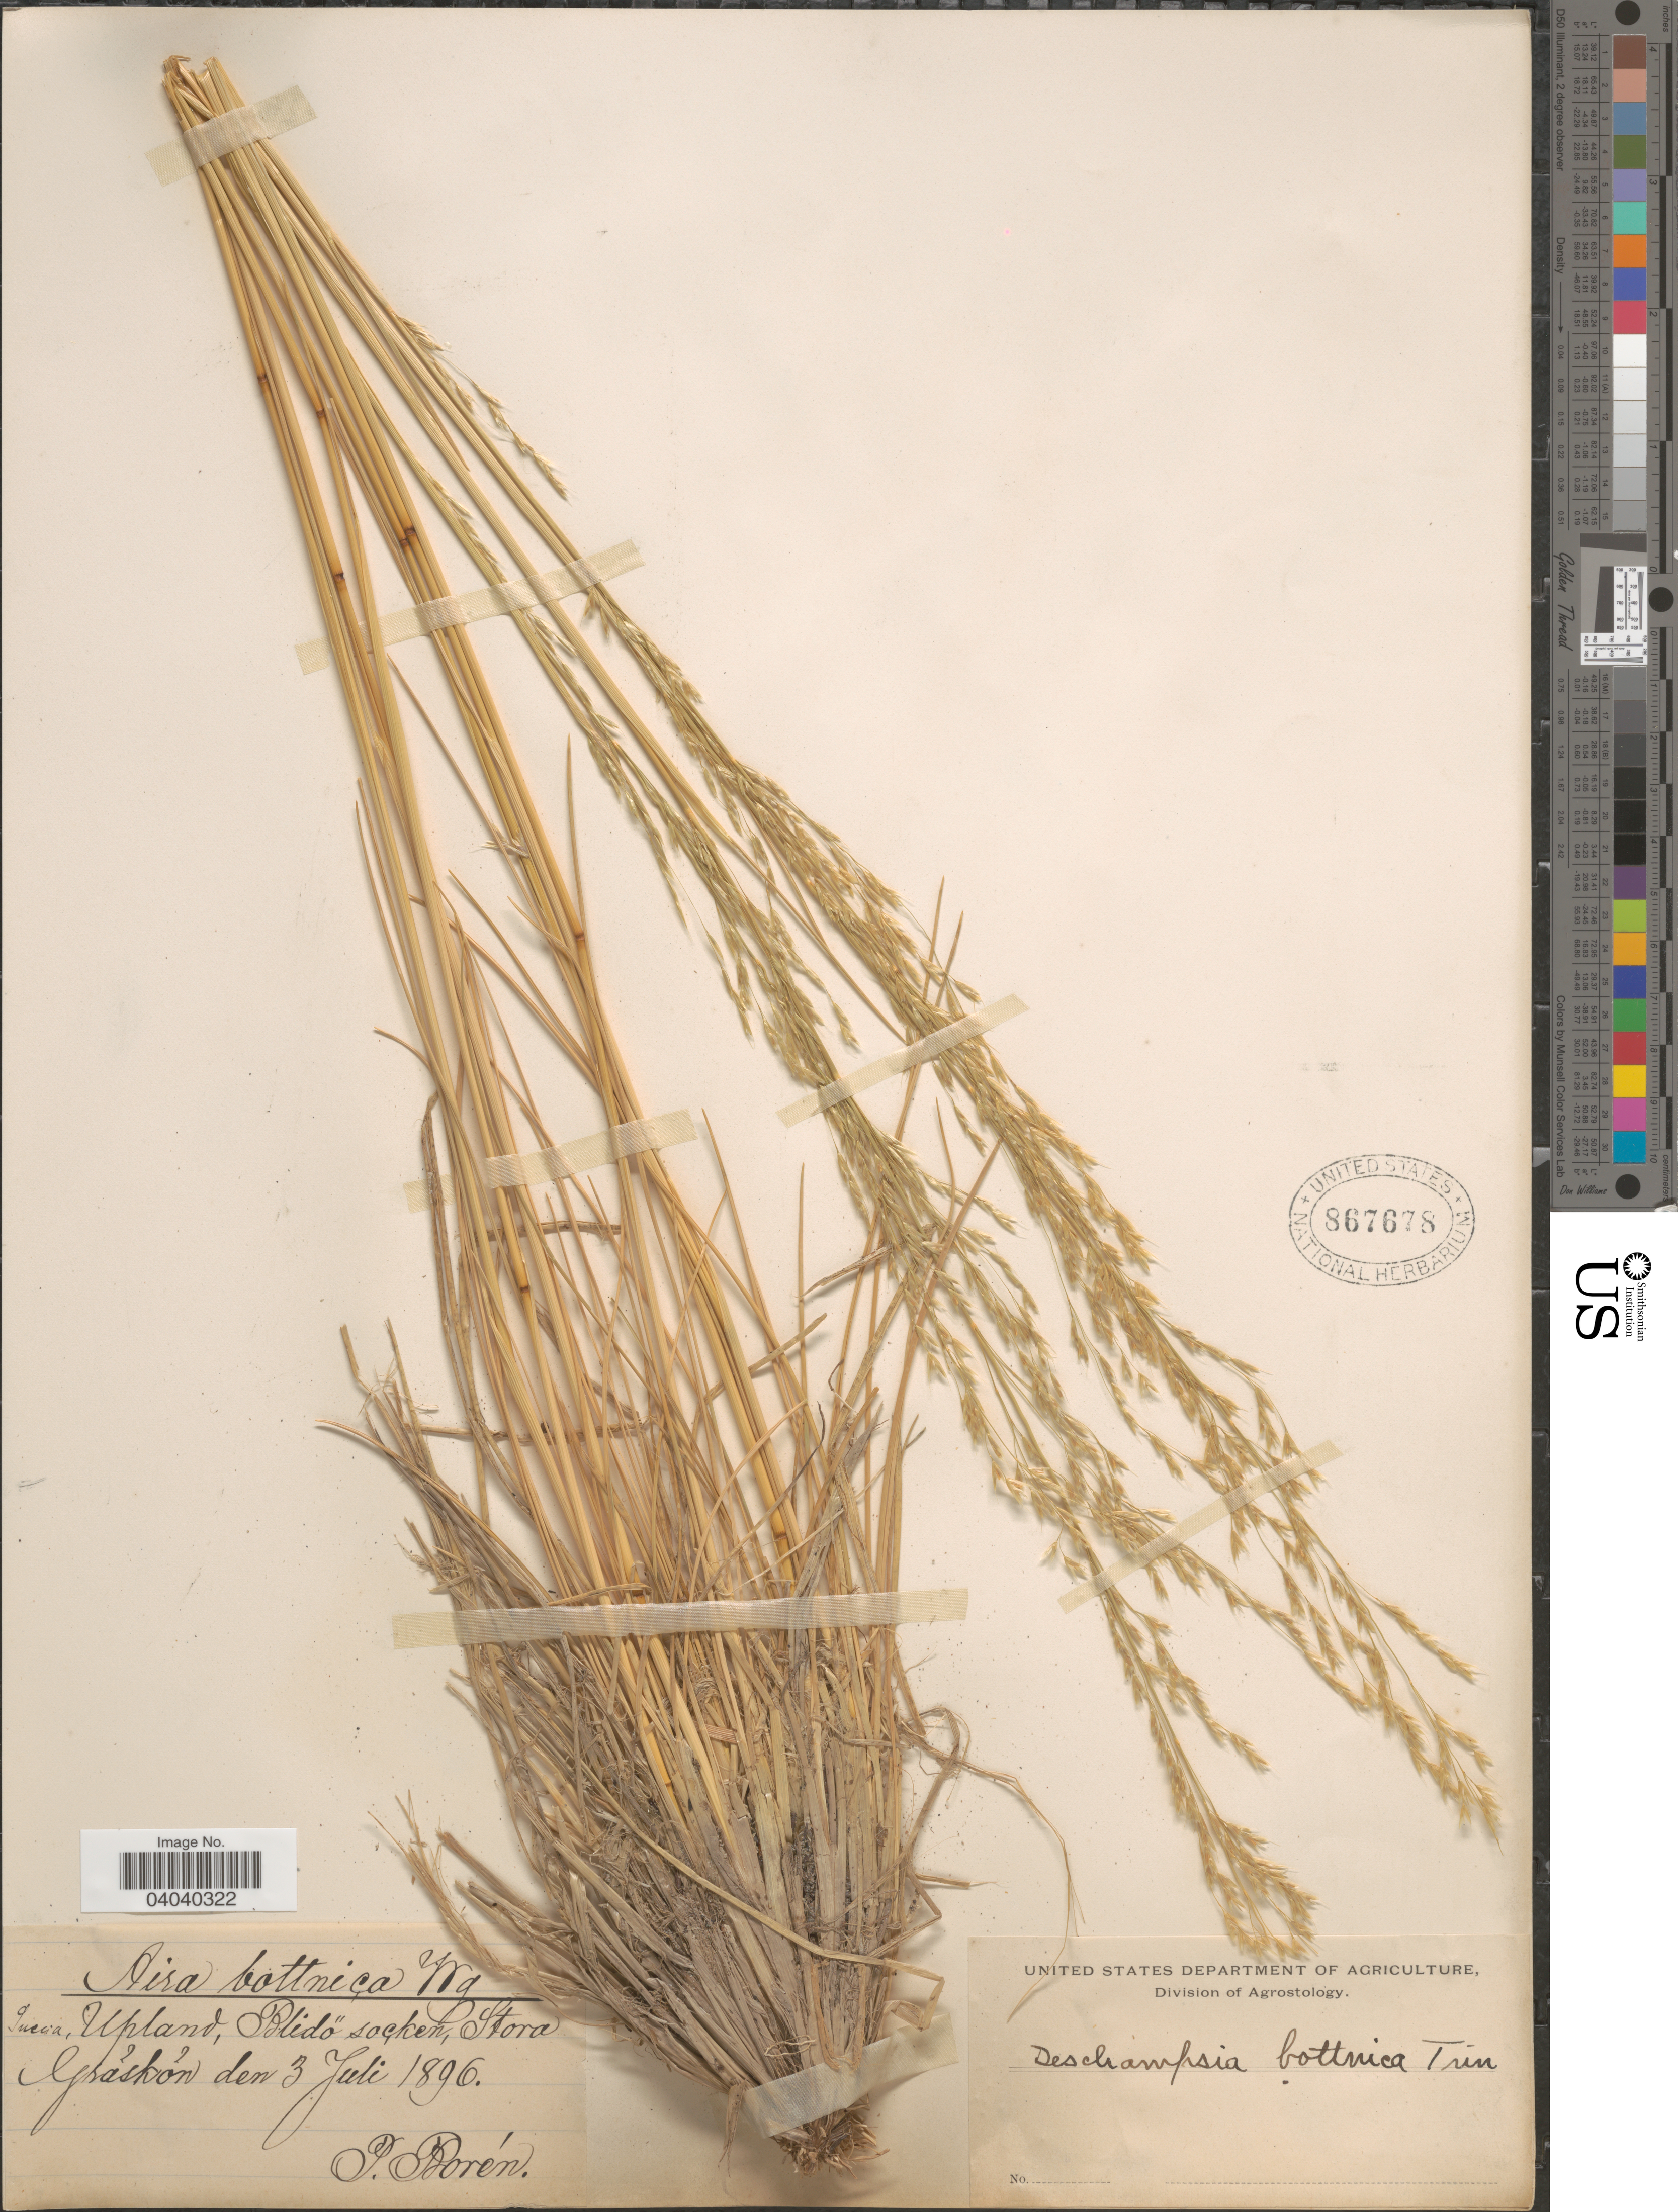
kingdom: Plantae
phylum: Tracheophyta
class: Liliopsida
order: Poales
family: Poaceae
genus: Deschampsia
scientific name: Deschampsia bottnica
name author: (Wahlenb.) Trin.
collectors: P. Borén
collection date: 1896-07-03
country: Sweden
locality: Suecia, Upland, Blidö socken, Stora Gráskón [interpreted].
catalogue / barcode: US 867678